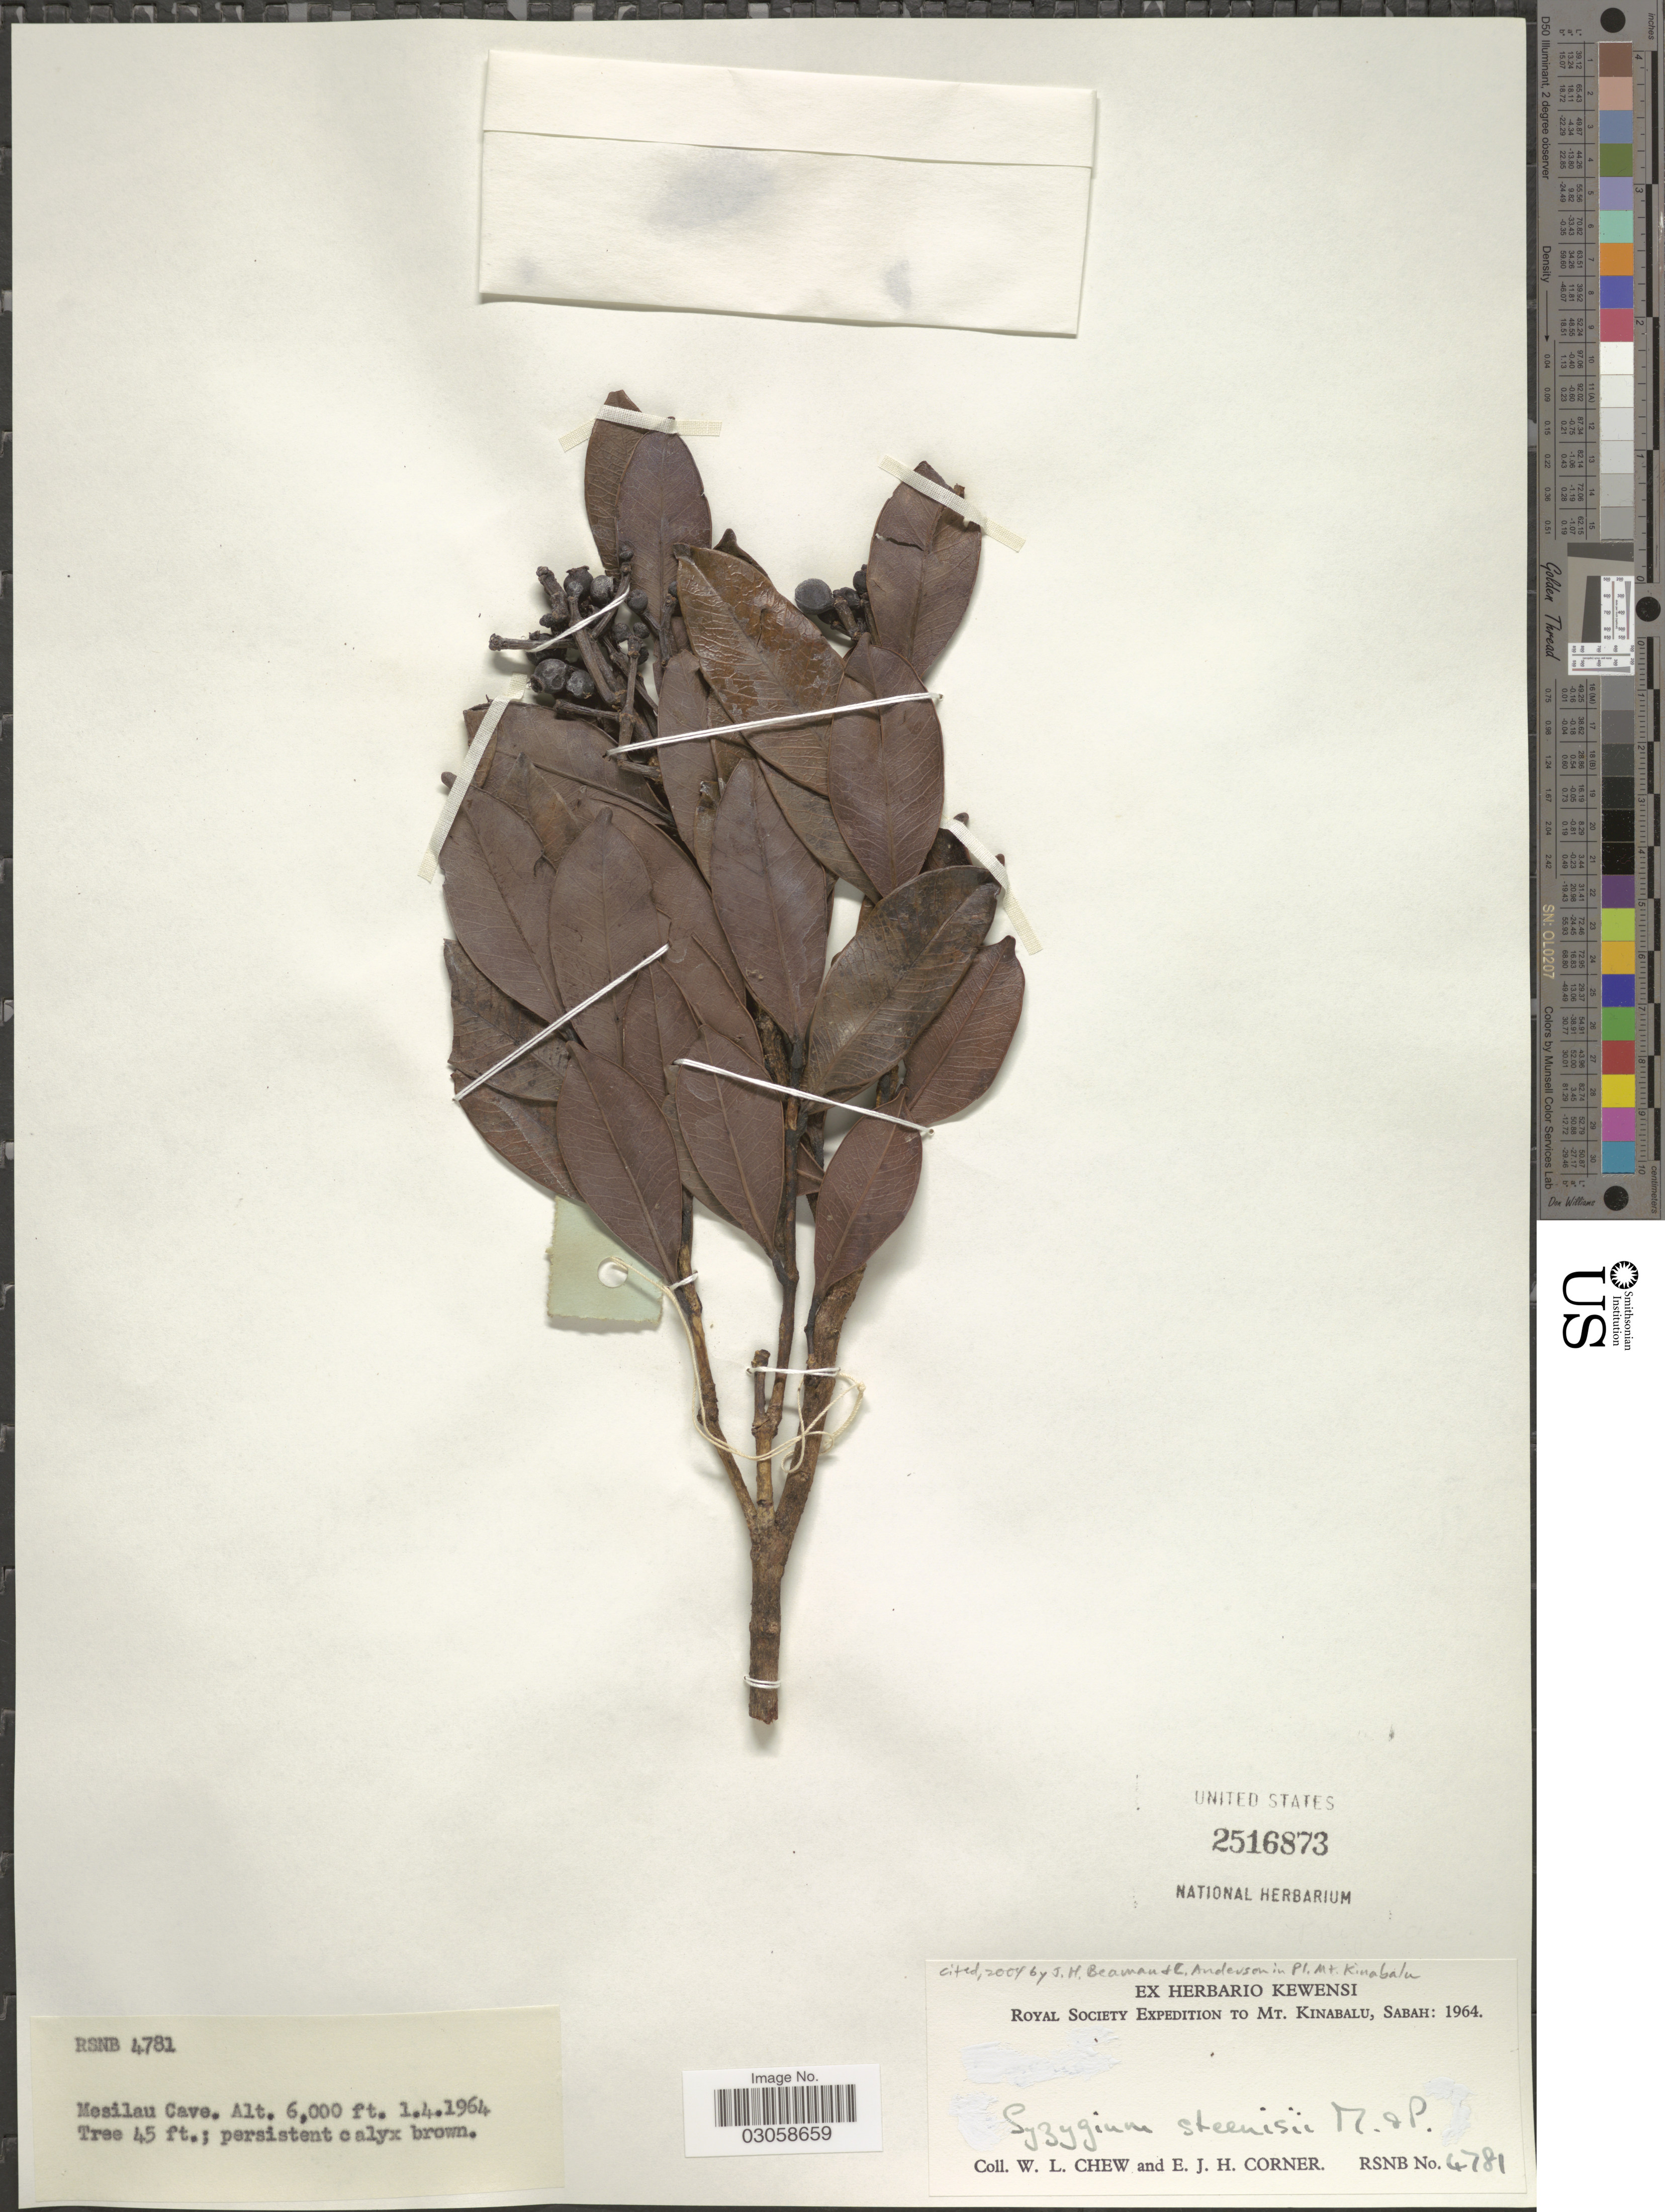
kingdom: Plantae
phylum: Tracheophyta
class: Magnoliopsida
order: Myrtales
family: Myrtaceae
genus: Syzygium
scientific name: Syzygium steenisii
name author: Merr. & L.M. Perry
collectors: W. Chew & E. Corner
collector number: RSNB 4781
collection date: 1964-04-01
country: Malaysia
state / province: Sabah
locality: Mt. Kinabalu, Sabah. Mesilau Cave.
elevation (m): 1829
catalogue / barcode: US 2516873